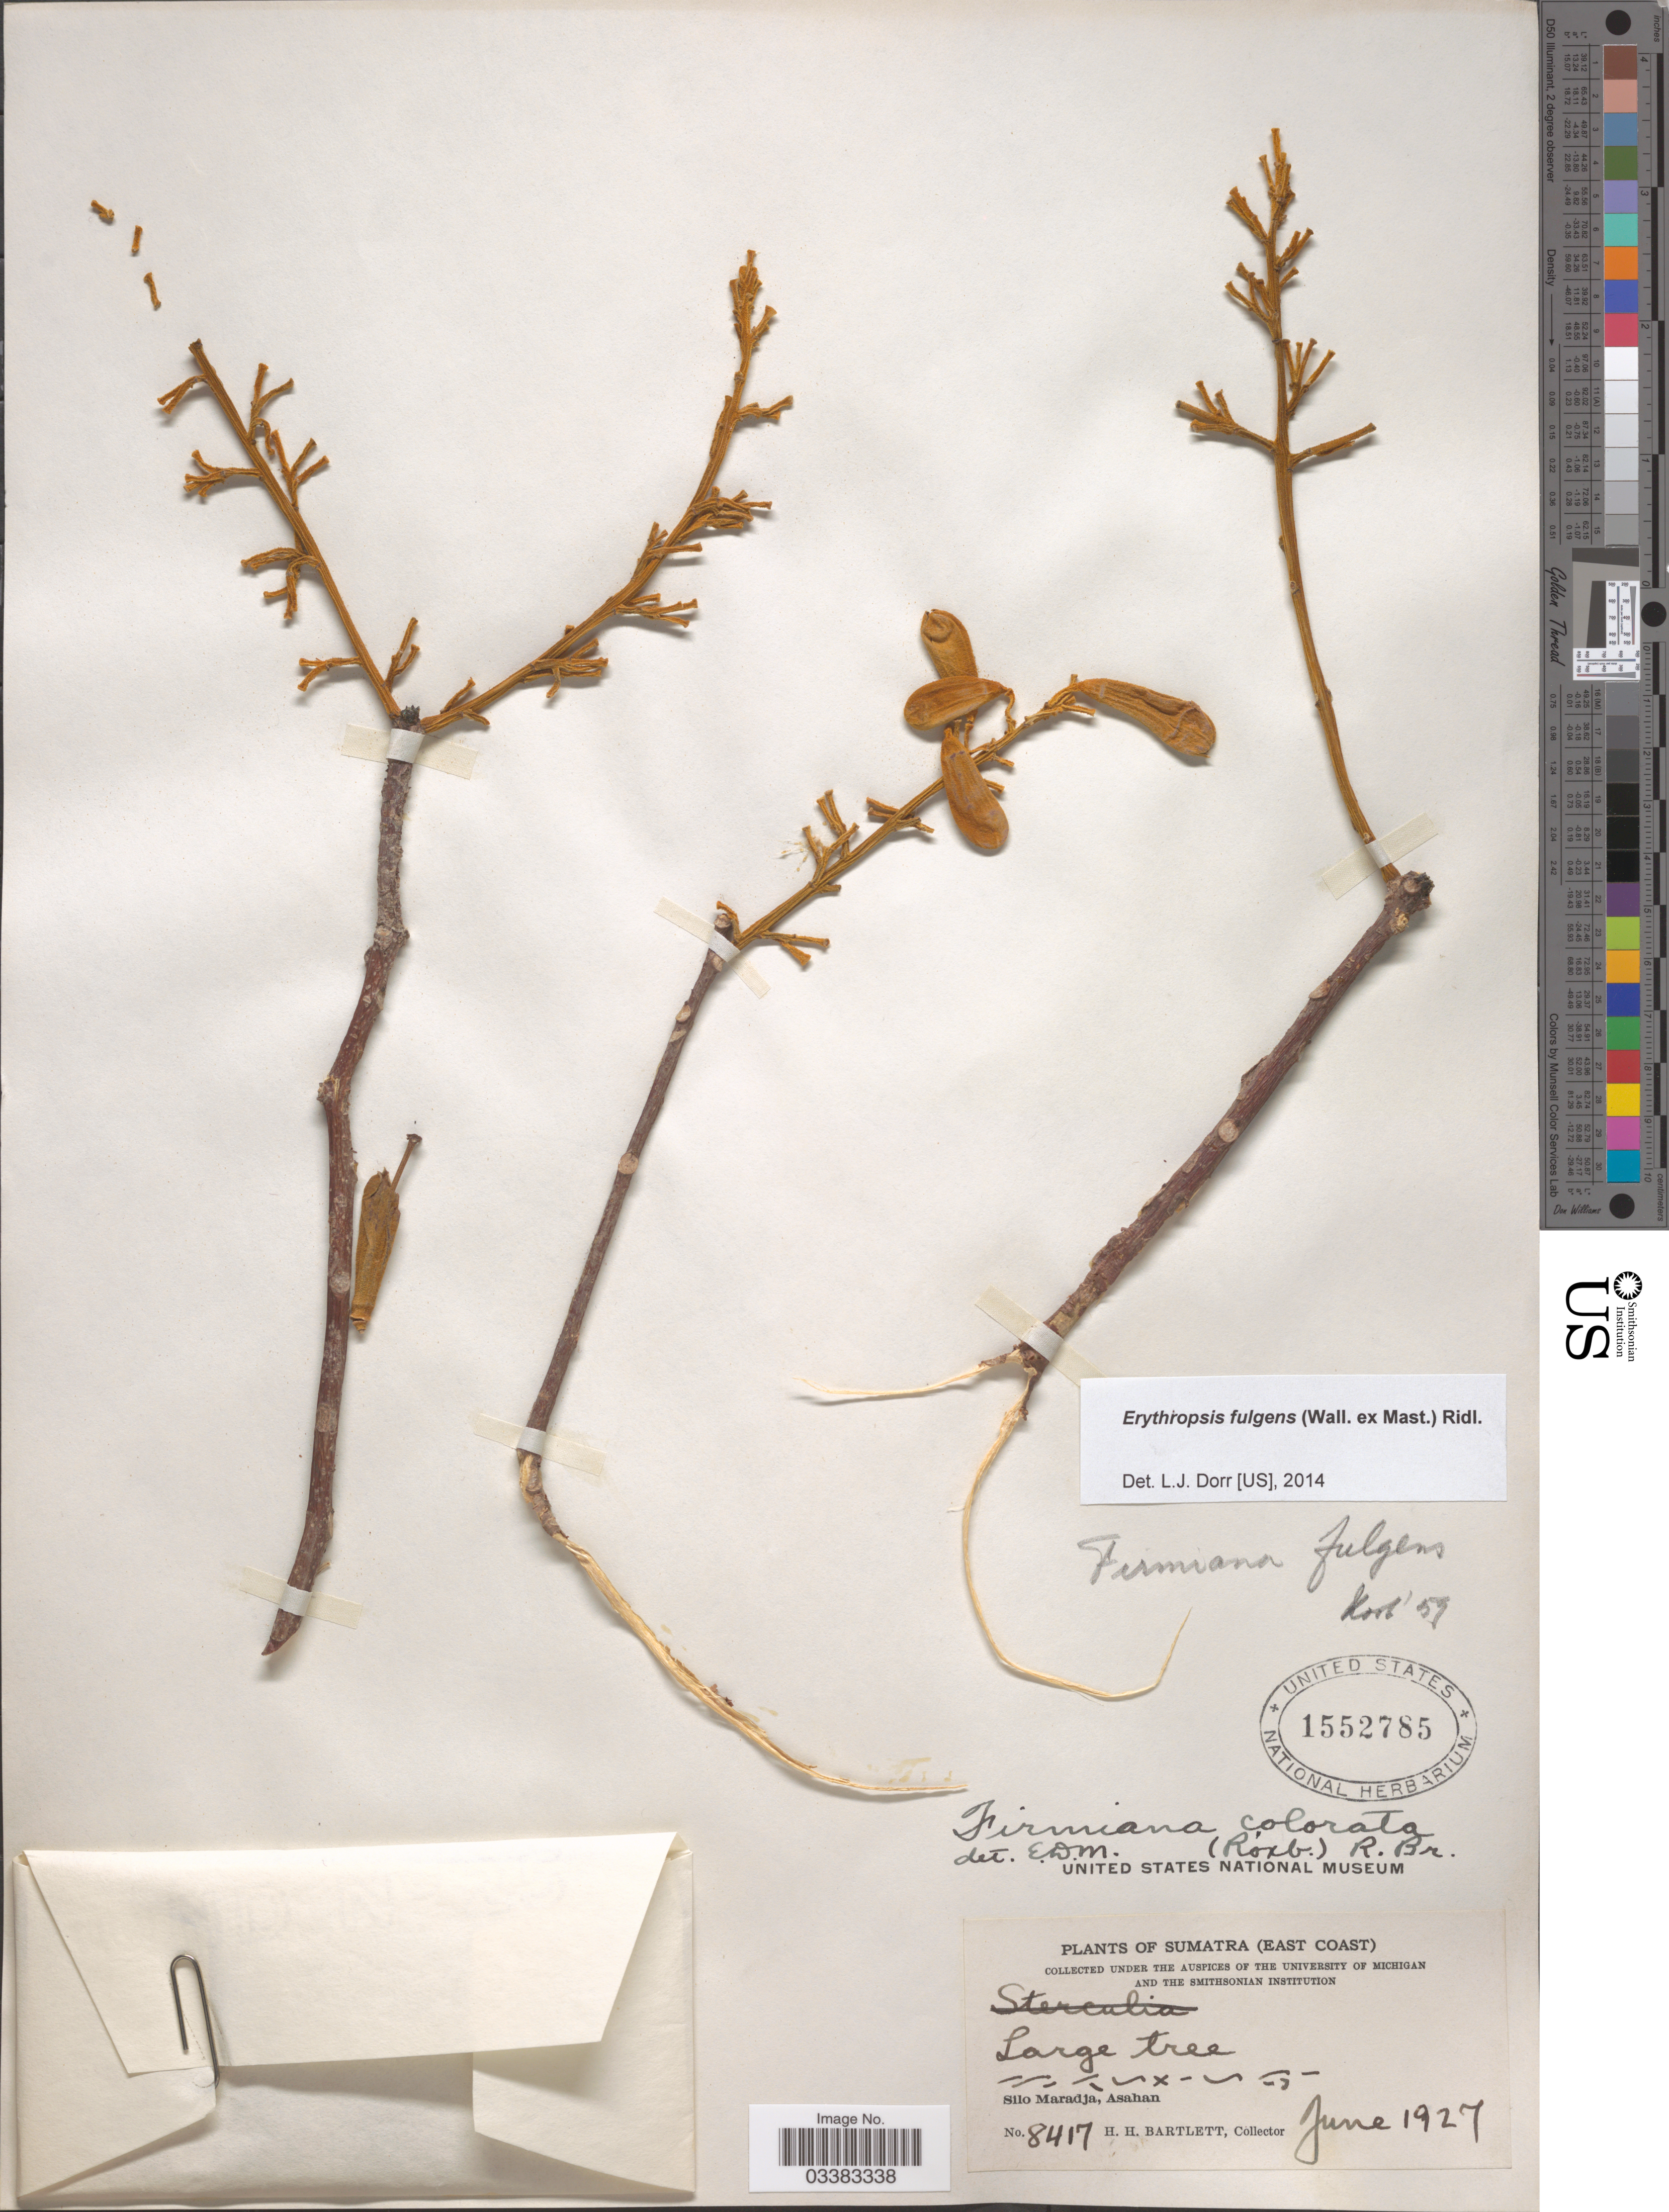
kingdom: Plantae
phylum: Tracheophyta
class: Magnoliopsida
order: Malvales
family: Malvaceae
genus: Erythropsis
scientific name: Erythropsis fulgens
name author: (Mast.) Ridl.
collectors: H. H. Bartlett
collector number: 8417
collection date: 1927-06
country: Indonesia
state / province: Sumatra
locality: (East Coast). Silo Maradja, Asahan.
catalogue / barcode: US 1552785